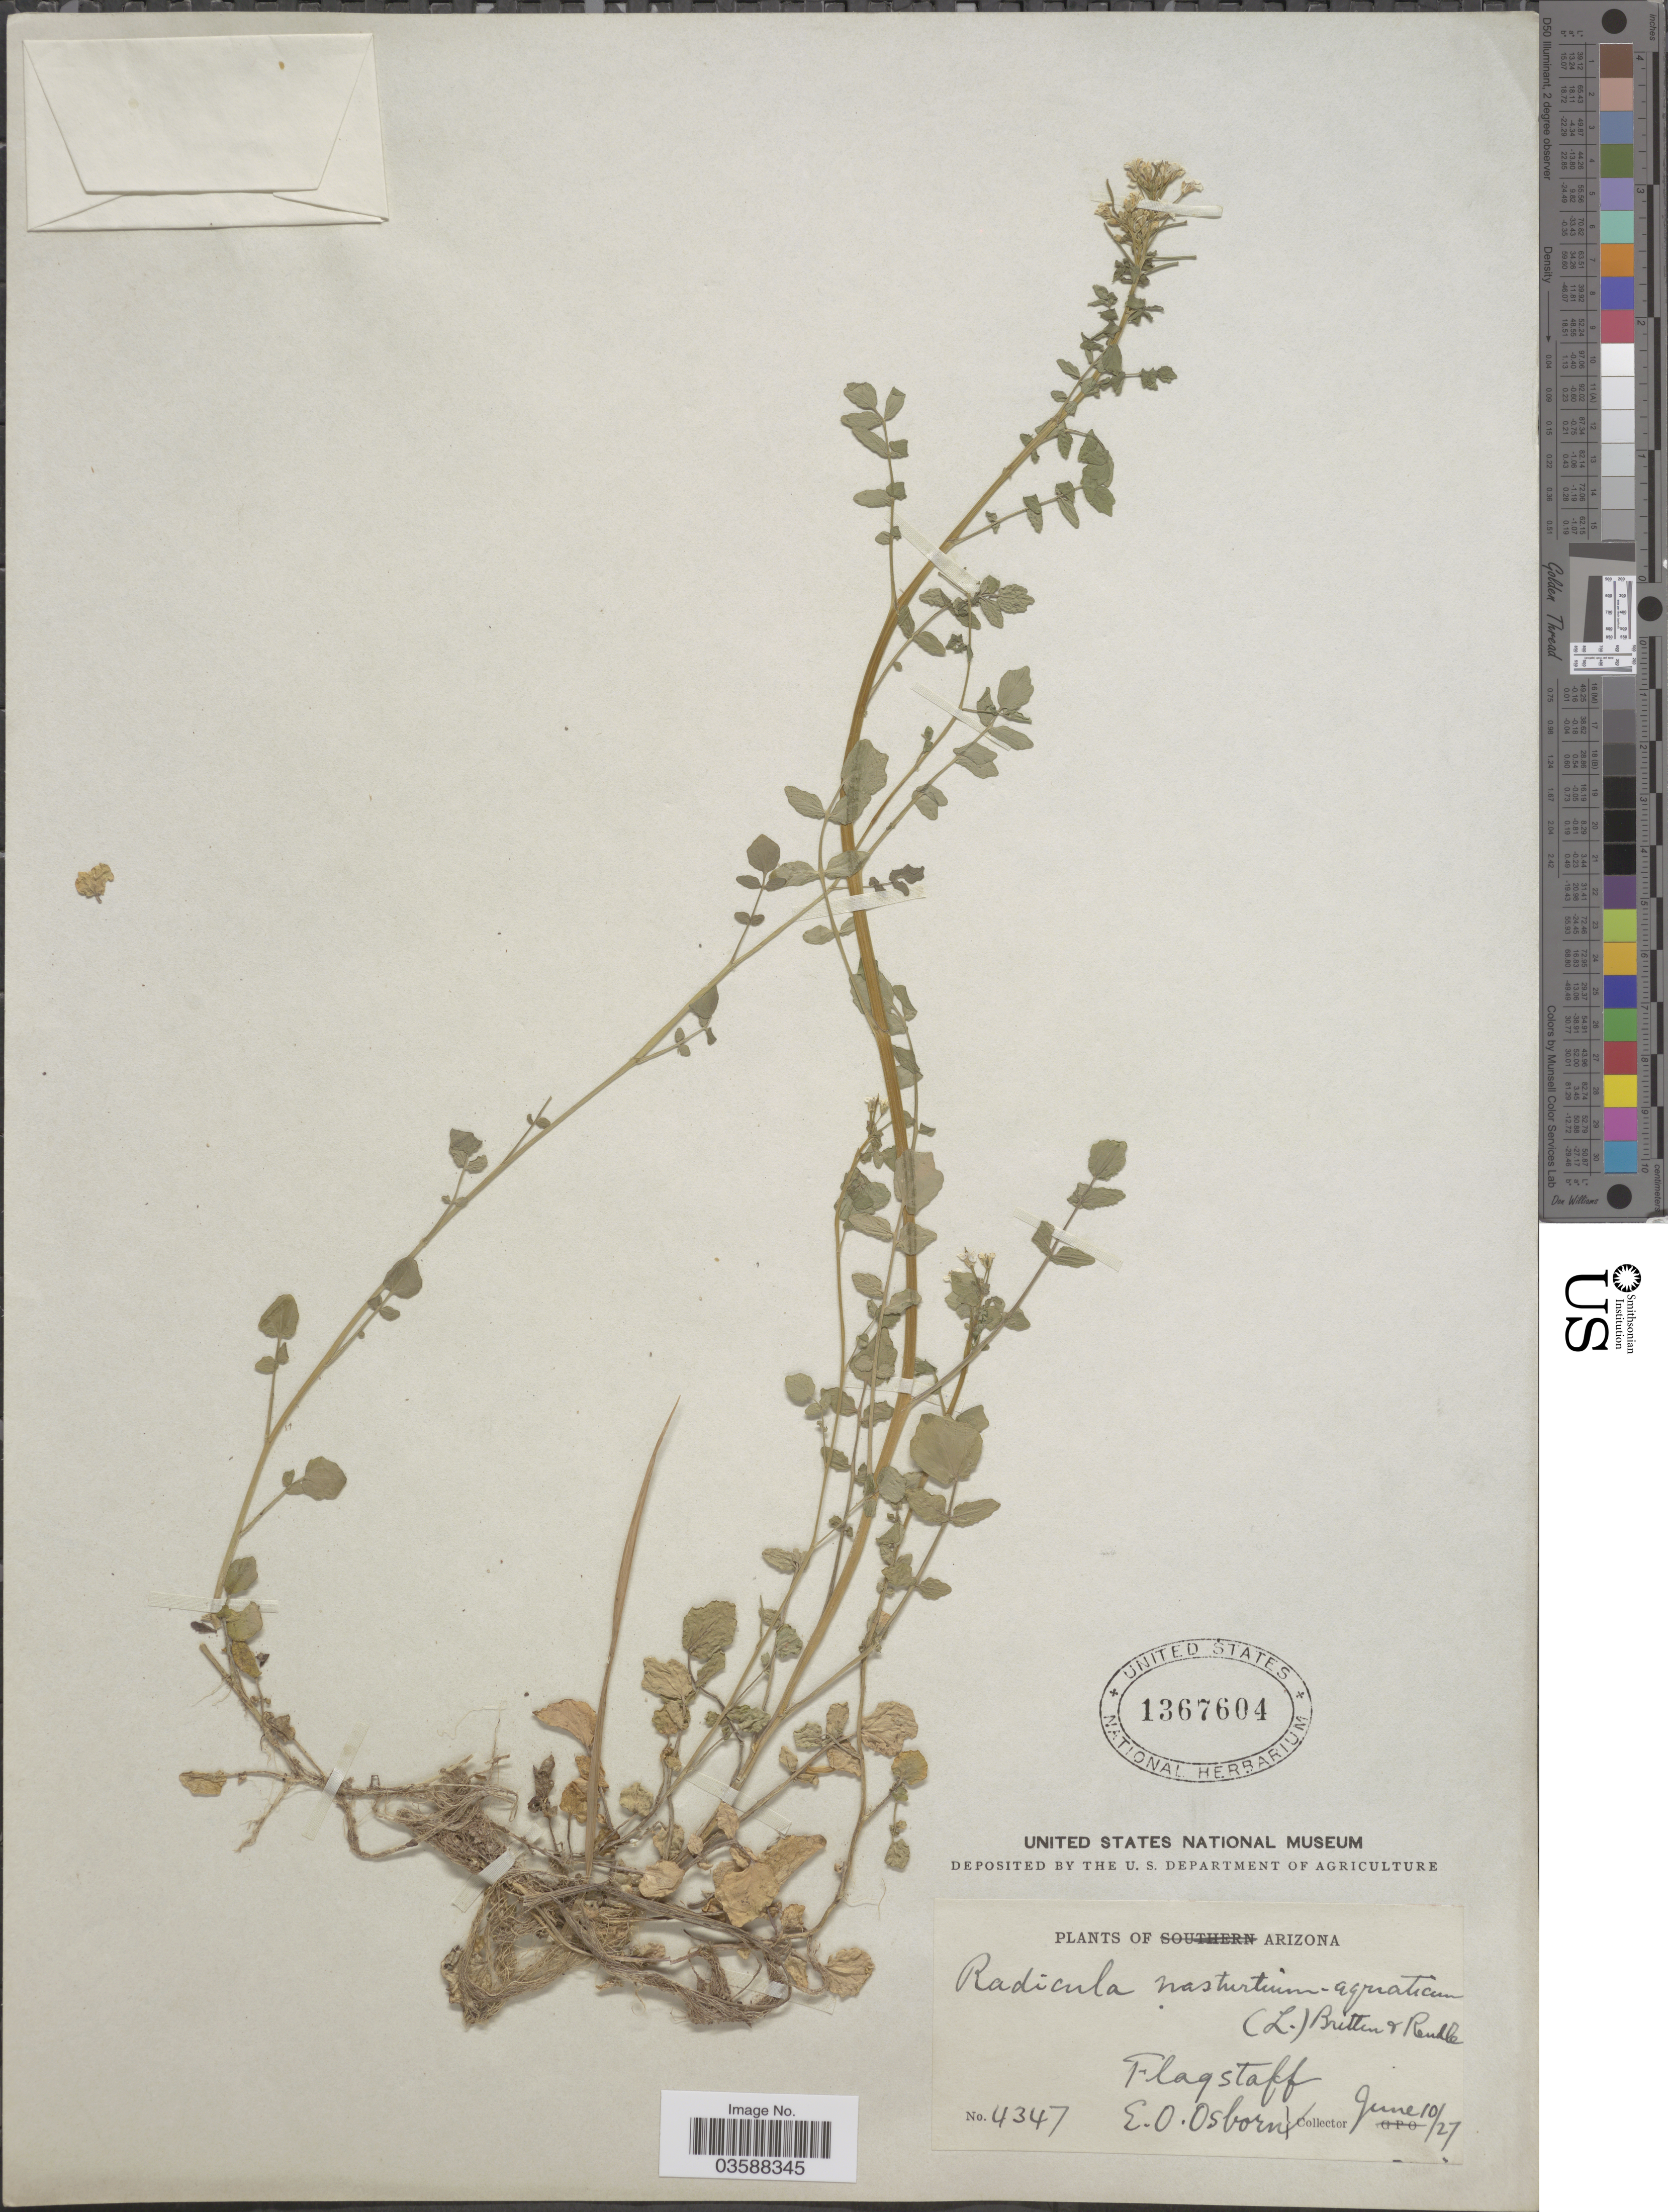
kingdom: Plantae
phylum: Tracheophyta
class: Magnoliopsida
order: Brassicales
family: Brassicaceae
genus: Nasturtium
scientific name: Nasturtium officinale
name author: R. Br.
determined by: Strong, M. T., (US), Smithsonian Institution - National Museum of Natural History (UNITED STATES)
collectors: E. Osborn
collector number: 4347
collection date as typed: Transcribed d/m/y: 10/6/27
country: United States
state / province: Arizona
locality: Flagstaff.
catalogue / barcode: US 1367604